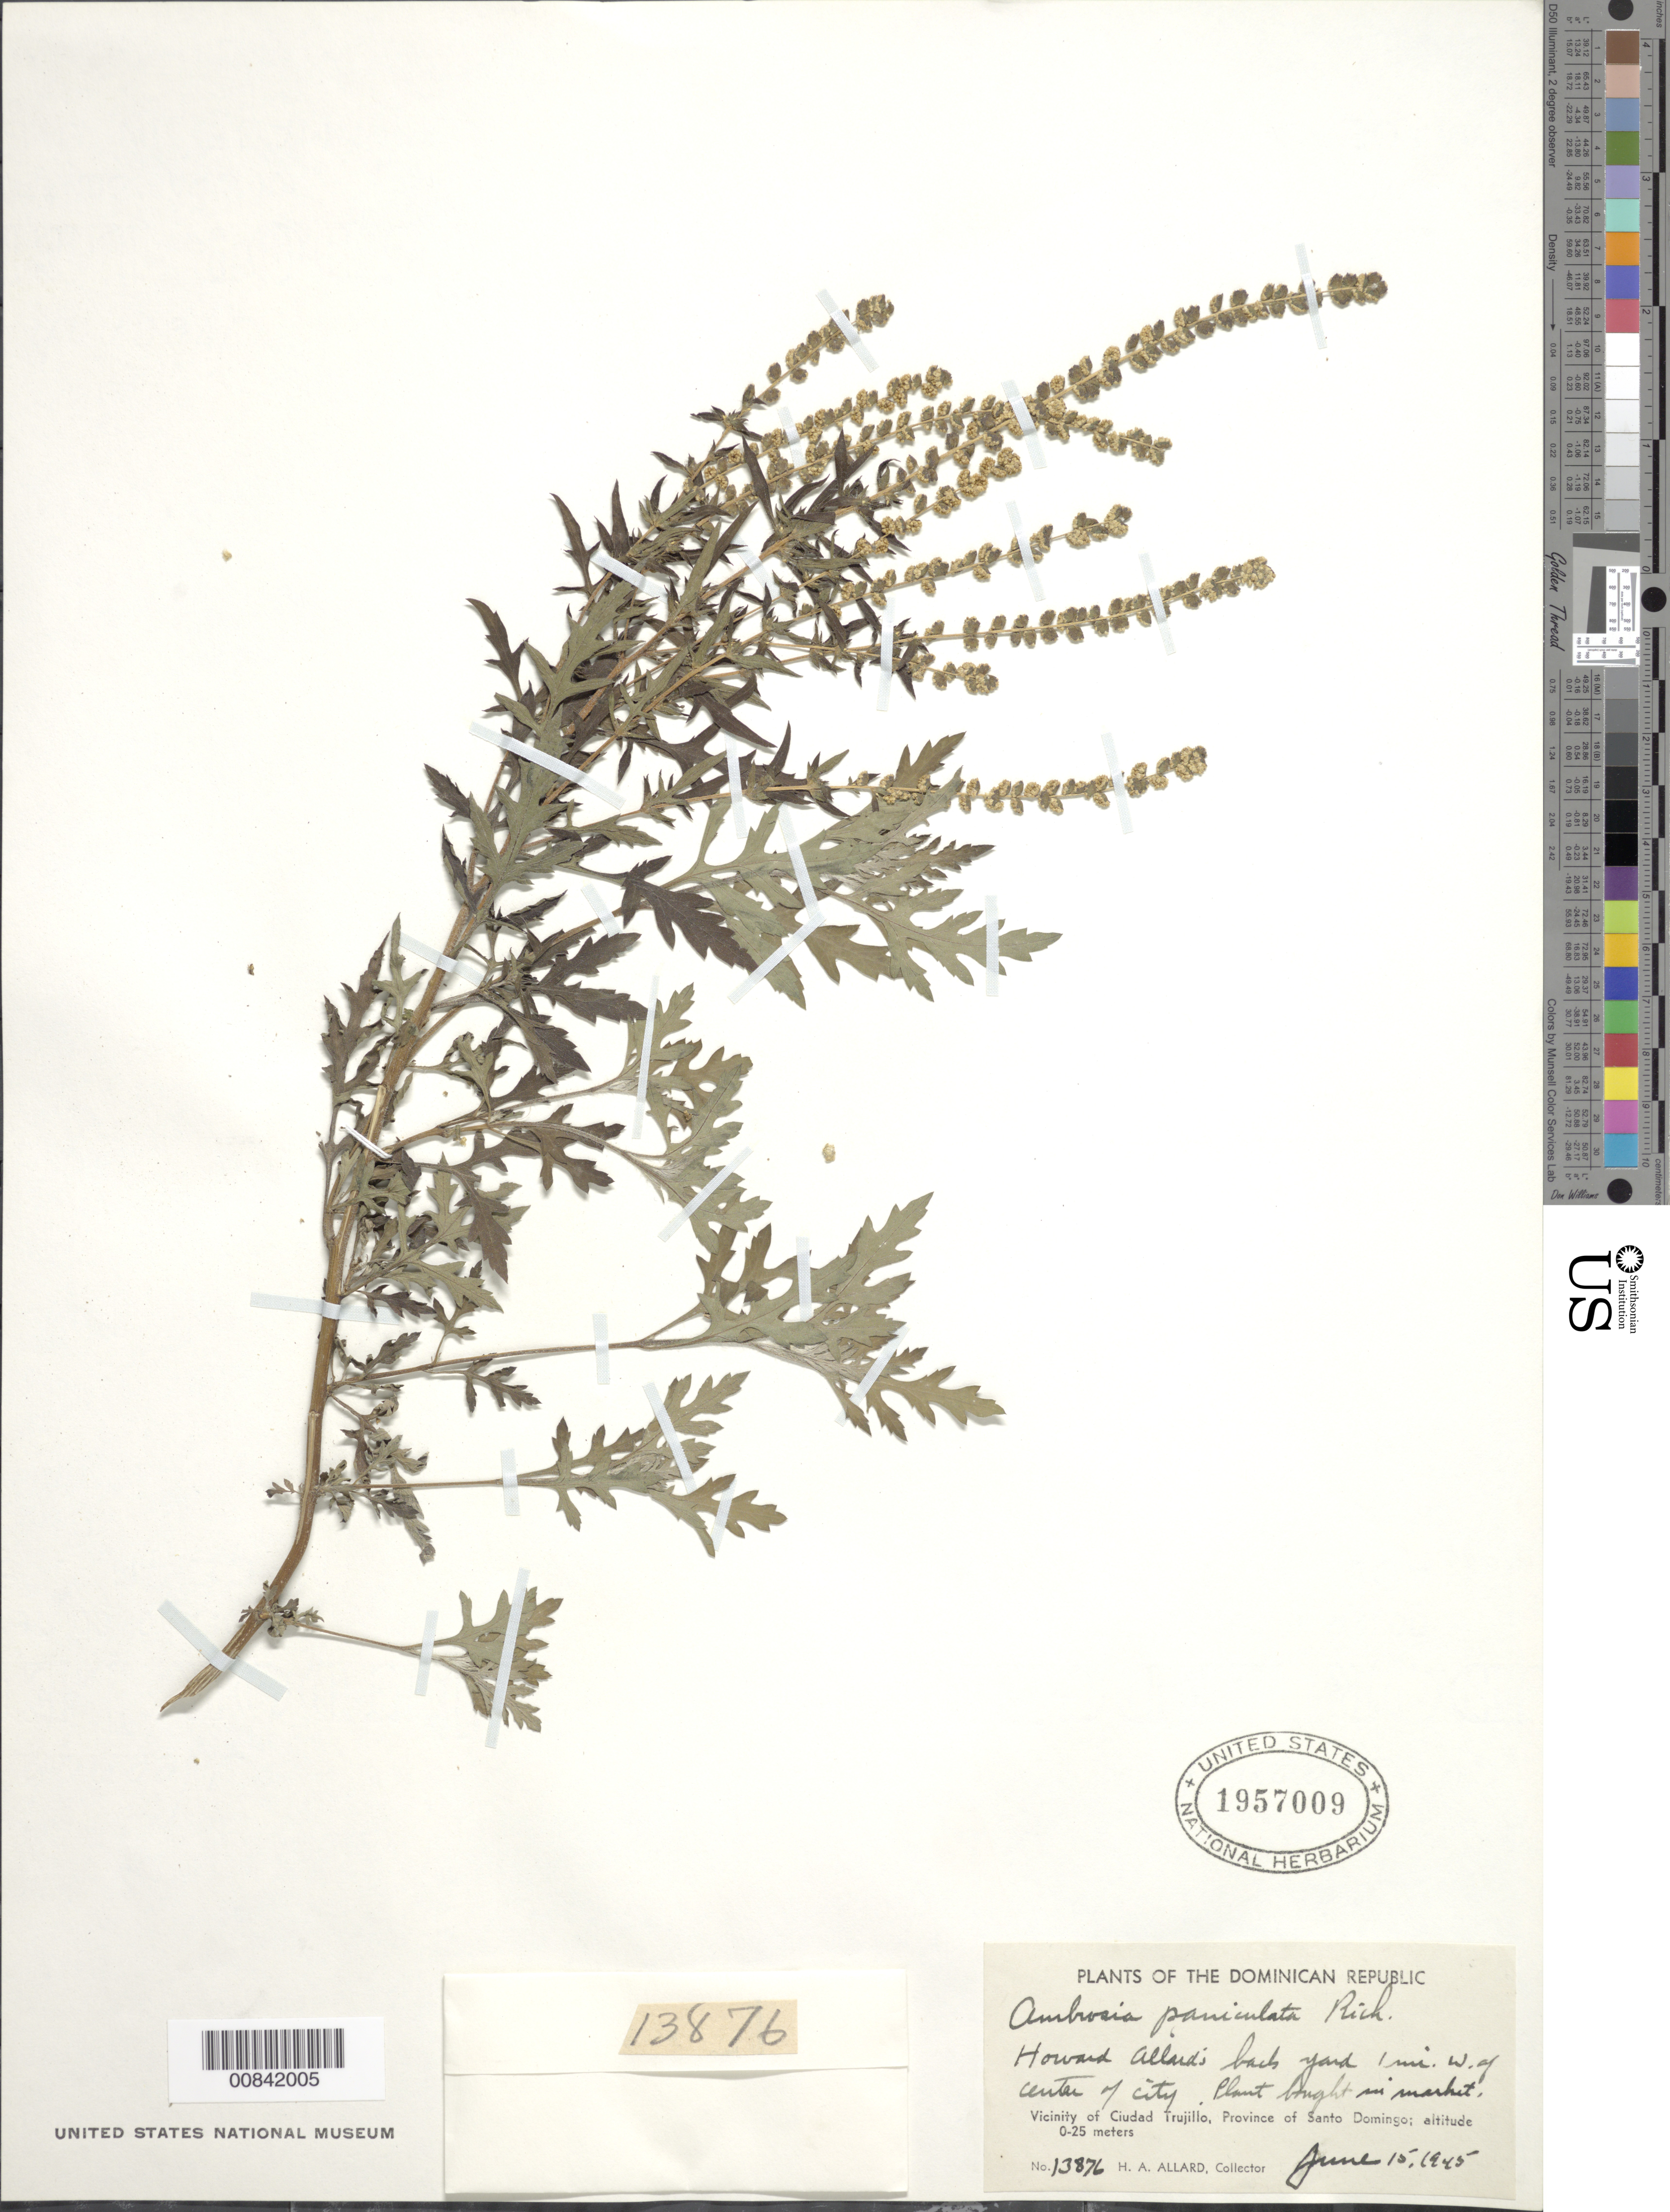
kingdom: Plantae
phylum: Tracheophyta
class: Magnoliopsida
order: Asterales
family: Asteraceae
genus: Ambrosia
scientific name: Ambrosia paniculata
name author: Michx.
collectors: H. A. Allard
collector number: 13876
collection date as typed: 15 Jun 1945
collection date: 1945-06-15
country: Dominican Republic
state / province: Distrito Nacional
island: Hispaniola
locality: Vicinity of Santo Domingo City, Howard Allard's backyard, 1 mi of center of city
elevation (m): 0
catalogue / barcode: US 1957009